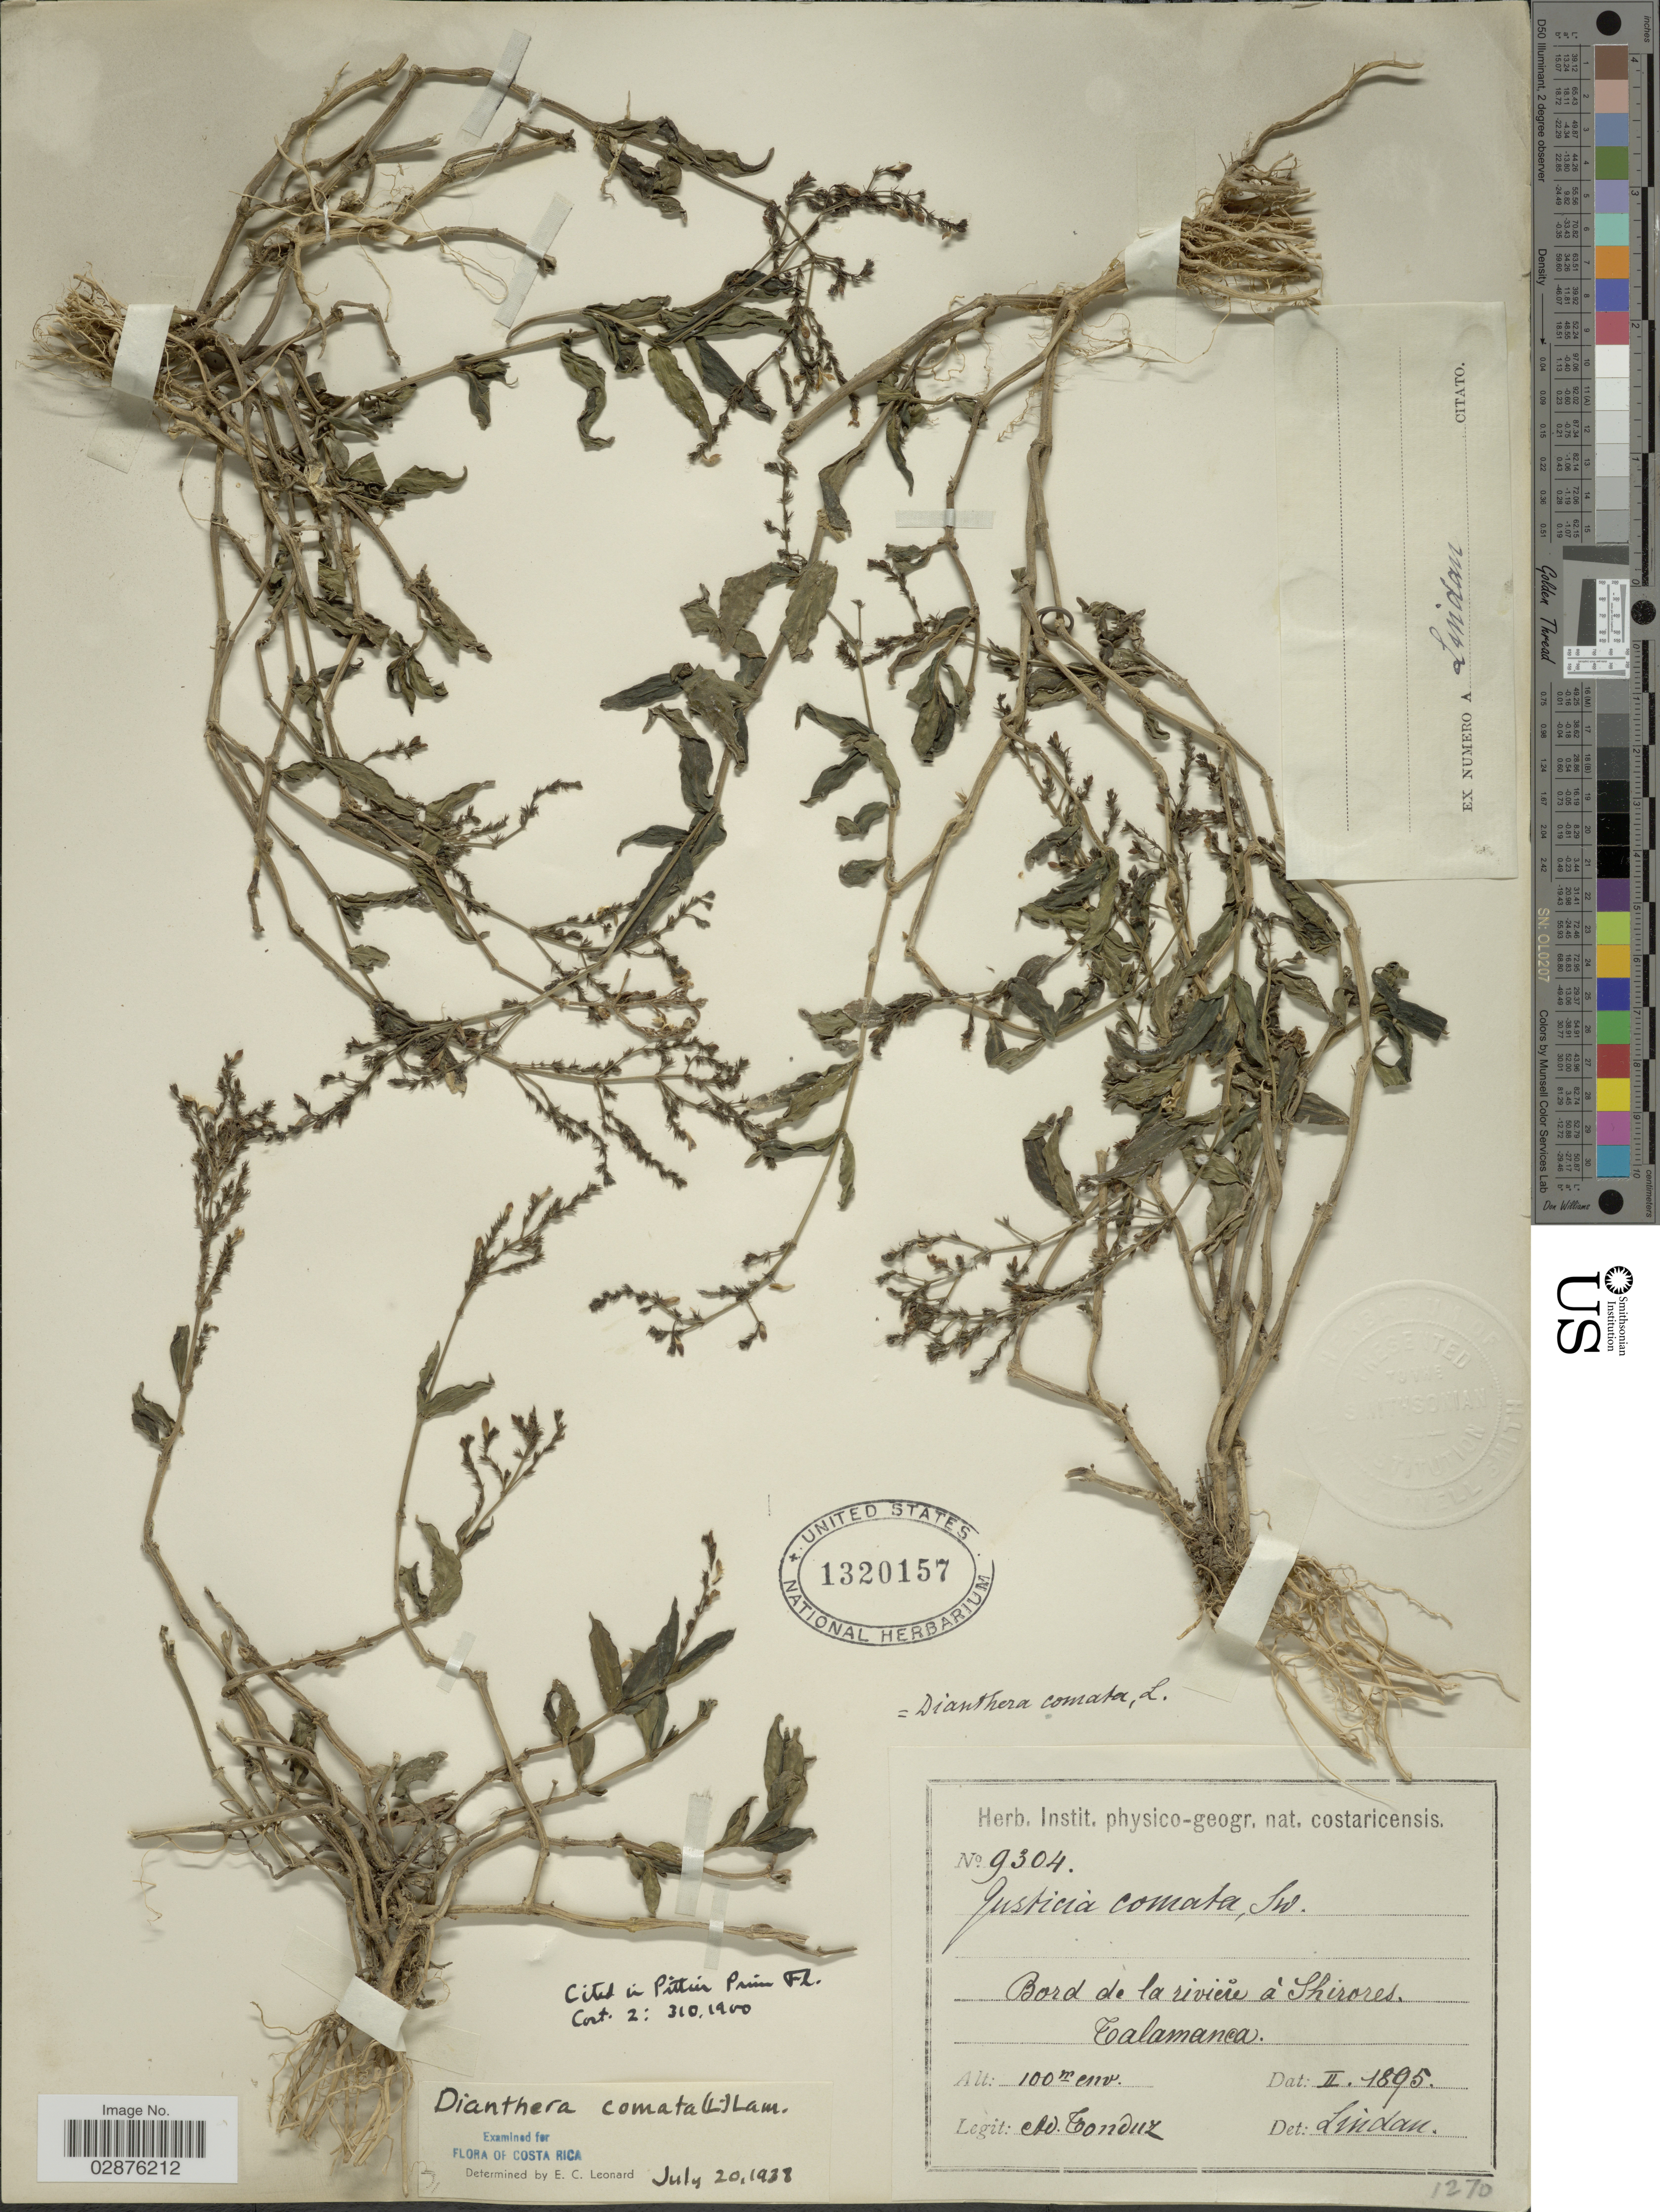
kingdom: Plantae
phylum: Tracheophyta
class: Magnoliopsida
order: Lamiales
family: Acanthaceae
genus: Justicia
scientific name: Justicia comata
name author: (L.) Lam.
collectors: A. Tonduz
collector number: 9304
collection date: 1895-02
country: Costa Rica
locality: Bord de la riviére á Shirores. Talamanca.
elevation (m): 100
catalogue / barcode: US 1320157